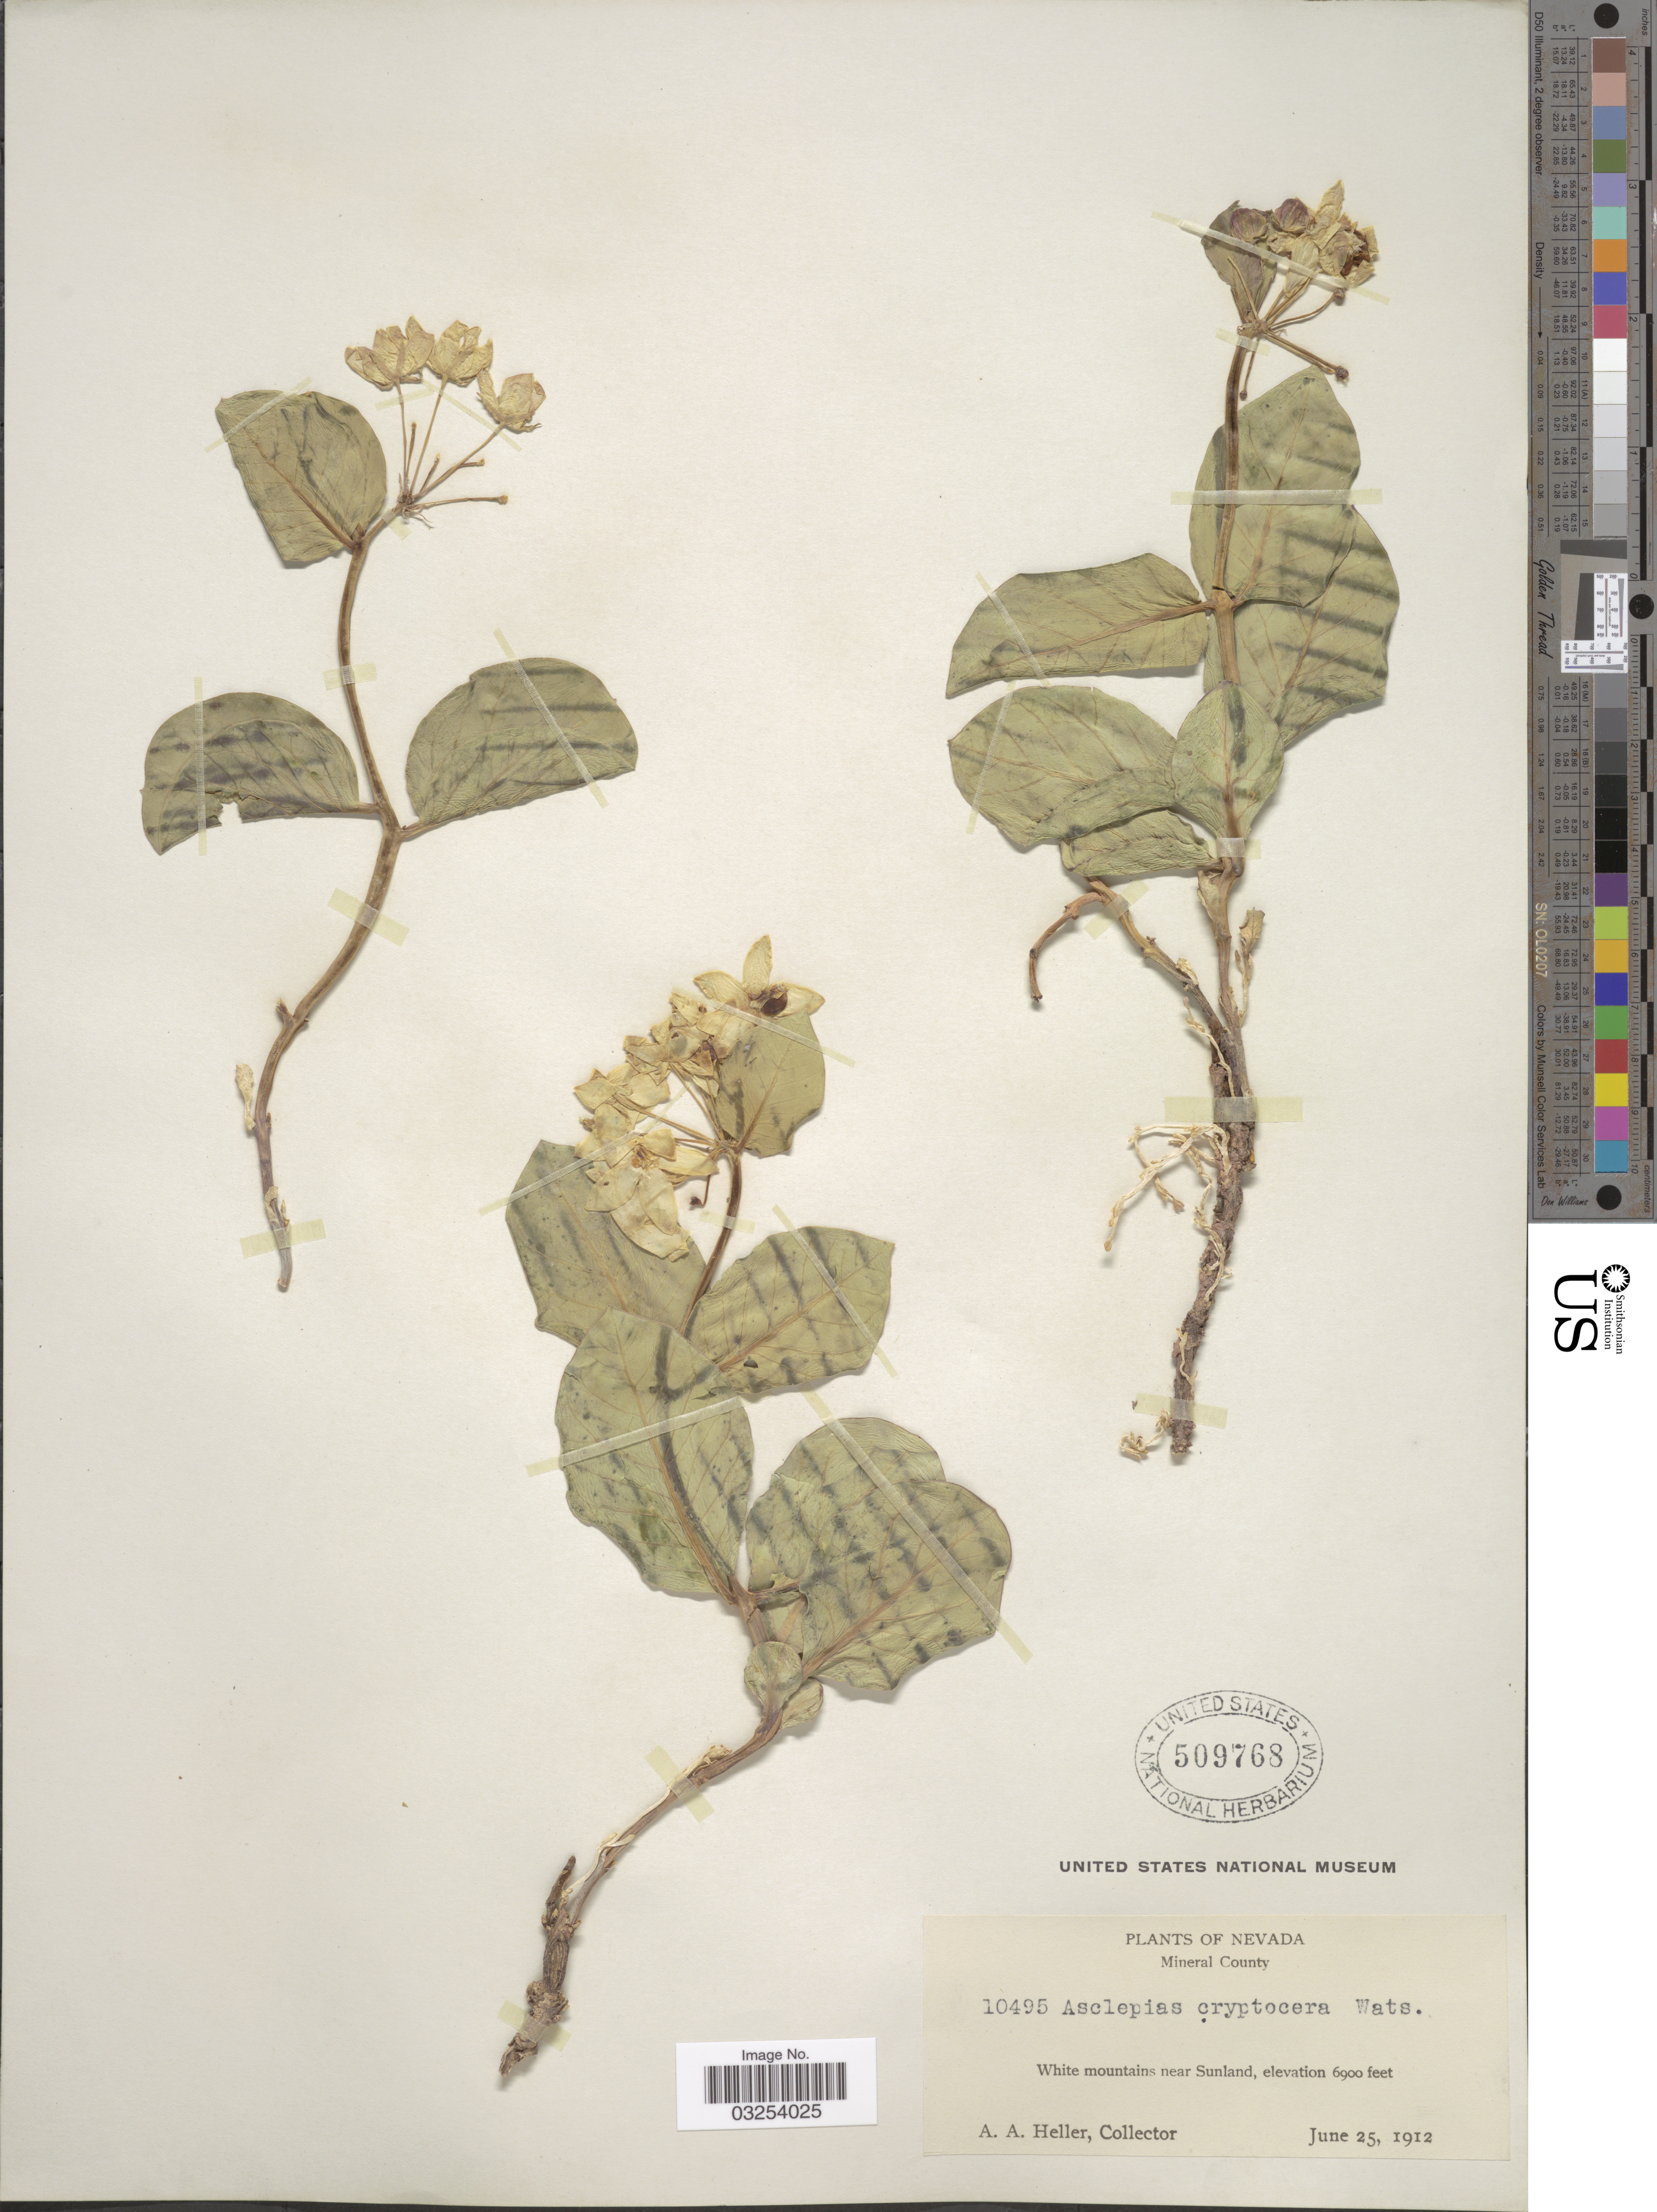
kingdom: Plantae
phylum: Tracheophyta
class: Magnoliopsida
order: Gentianales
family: Apocynaceae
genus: Asclepias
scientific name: Asclepias cryptoceras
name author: S. Watson in C. King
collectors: A. A. Heller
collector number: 10495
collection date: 1912-06-25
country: United States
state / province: Nevada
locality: Mineral County. White Mountains near Sunland.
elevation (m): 2103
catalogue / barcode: US 509768